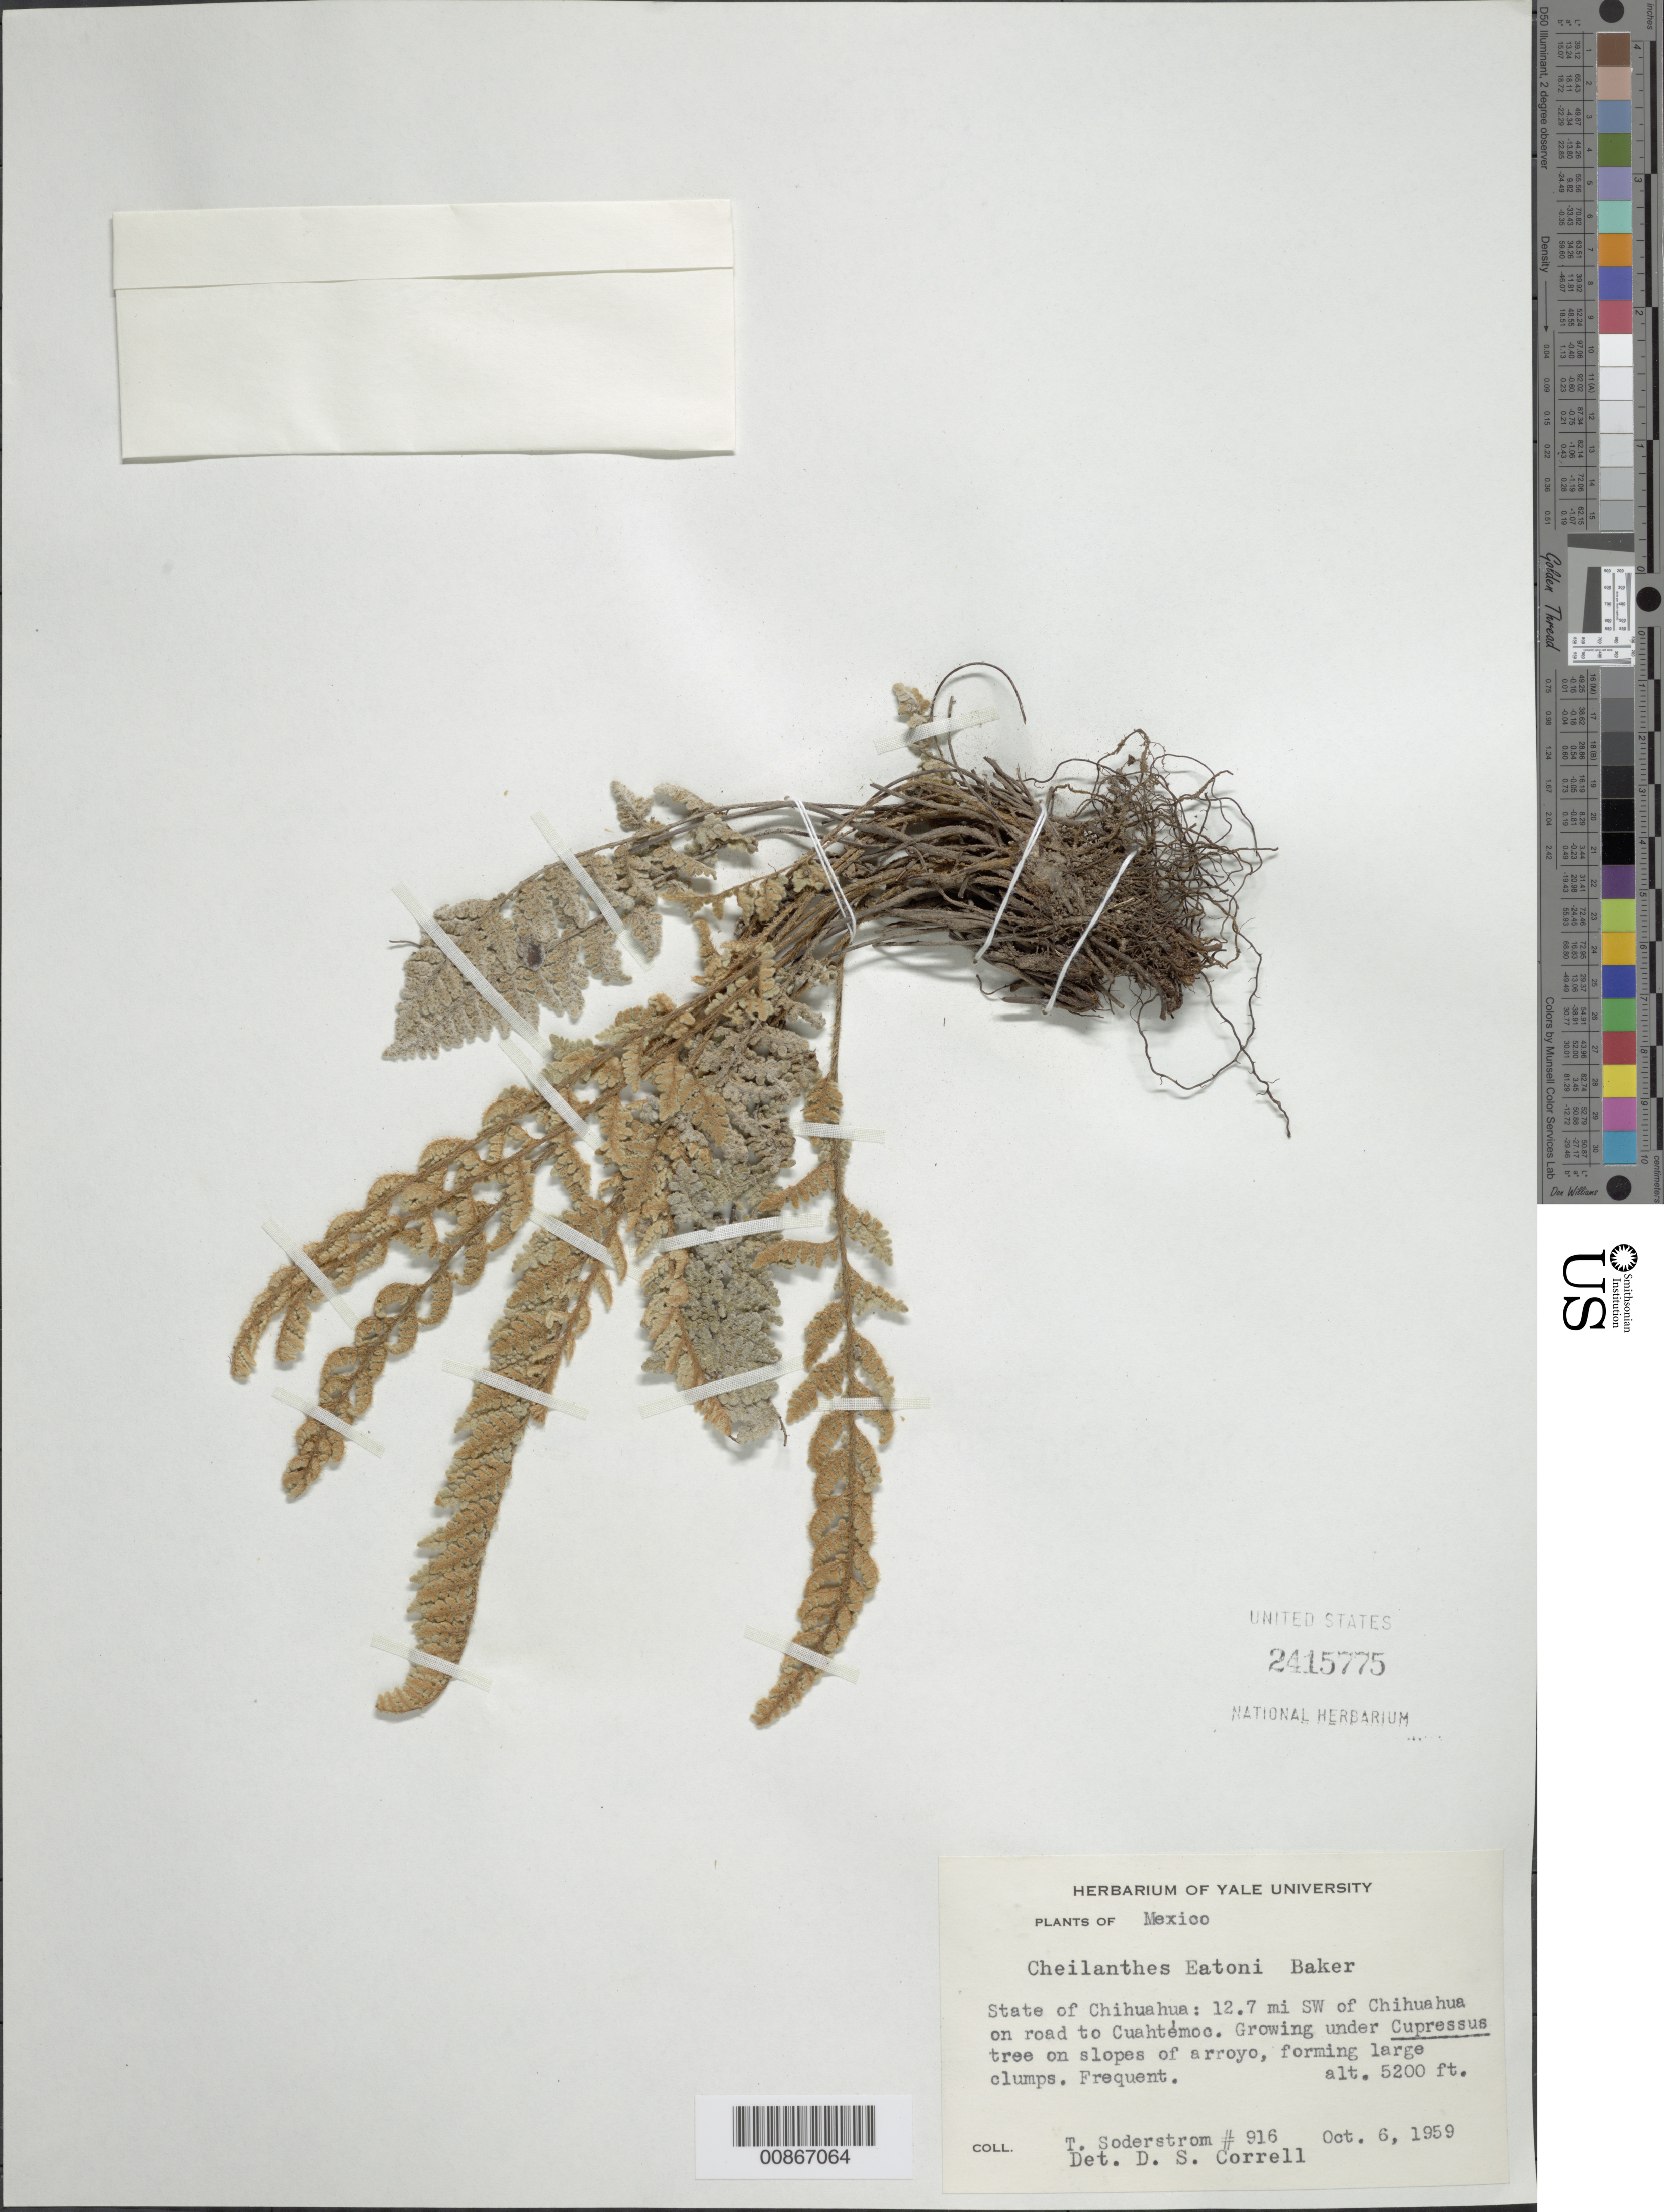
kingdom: Plantae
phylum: Tracheophyta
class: Polypodiopsida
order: Polypodiales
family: Pteridaceae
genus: Myriopteris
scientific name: Myriopteris rufa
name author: Fée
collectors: T. R. Soderstrom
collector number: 916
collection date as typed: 06 Oct 1959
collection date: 1959-10-06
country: Mexico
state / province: Chihuahua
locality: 12.7 mi SW of Chihuahua on road to Cuauhtémoc.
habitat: Growing under Cupressus tree on slopes of arroyo.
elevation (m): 1585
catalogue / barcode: US 2415775